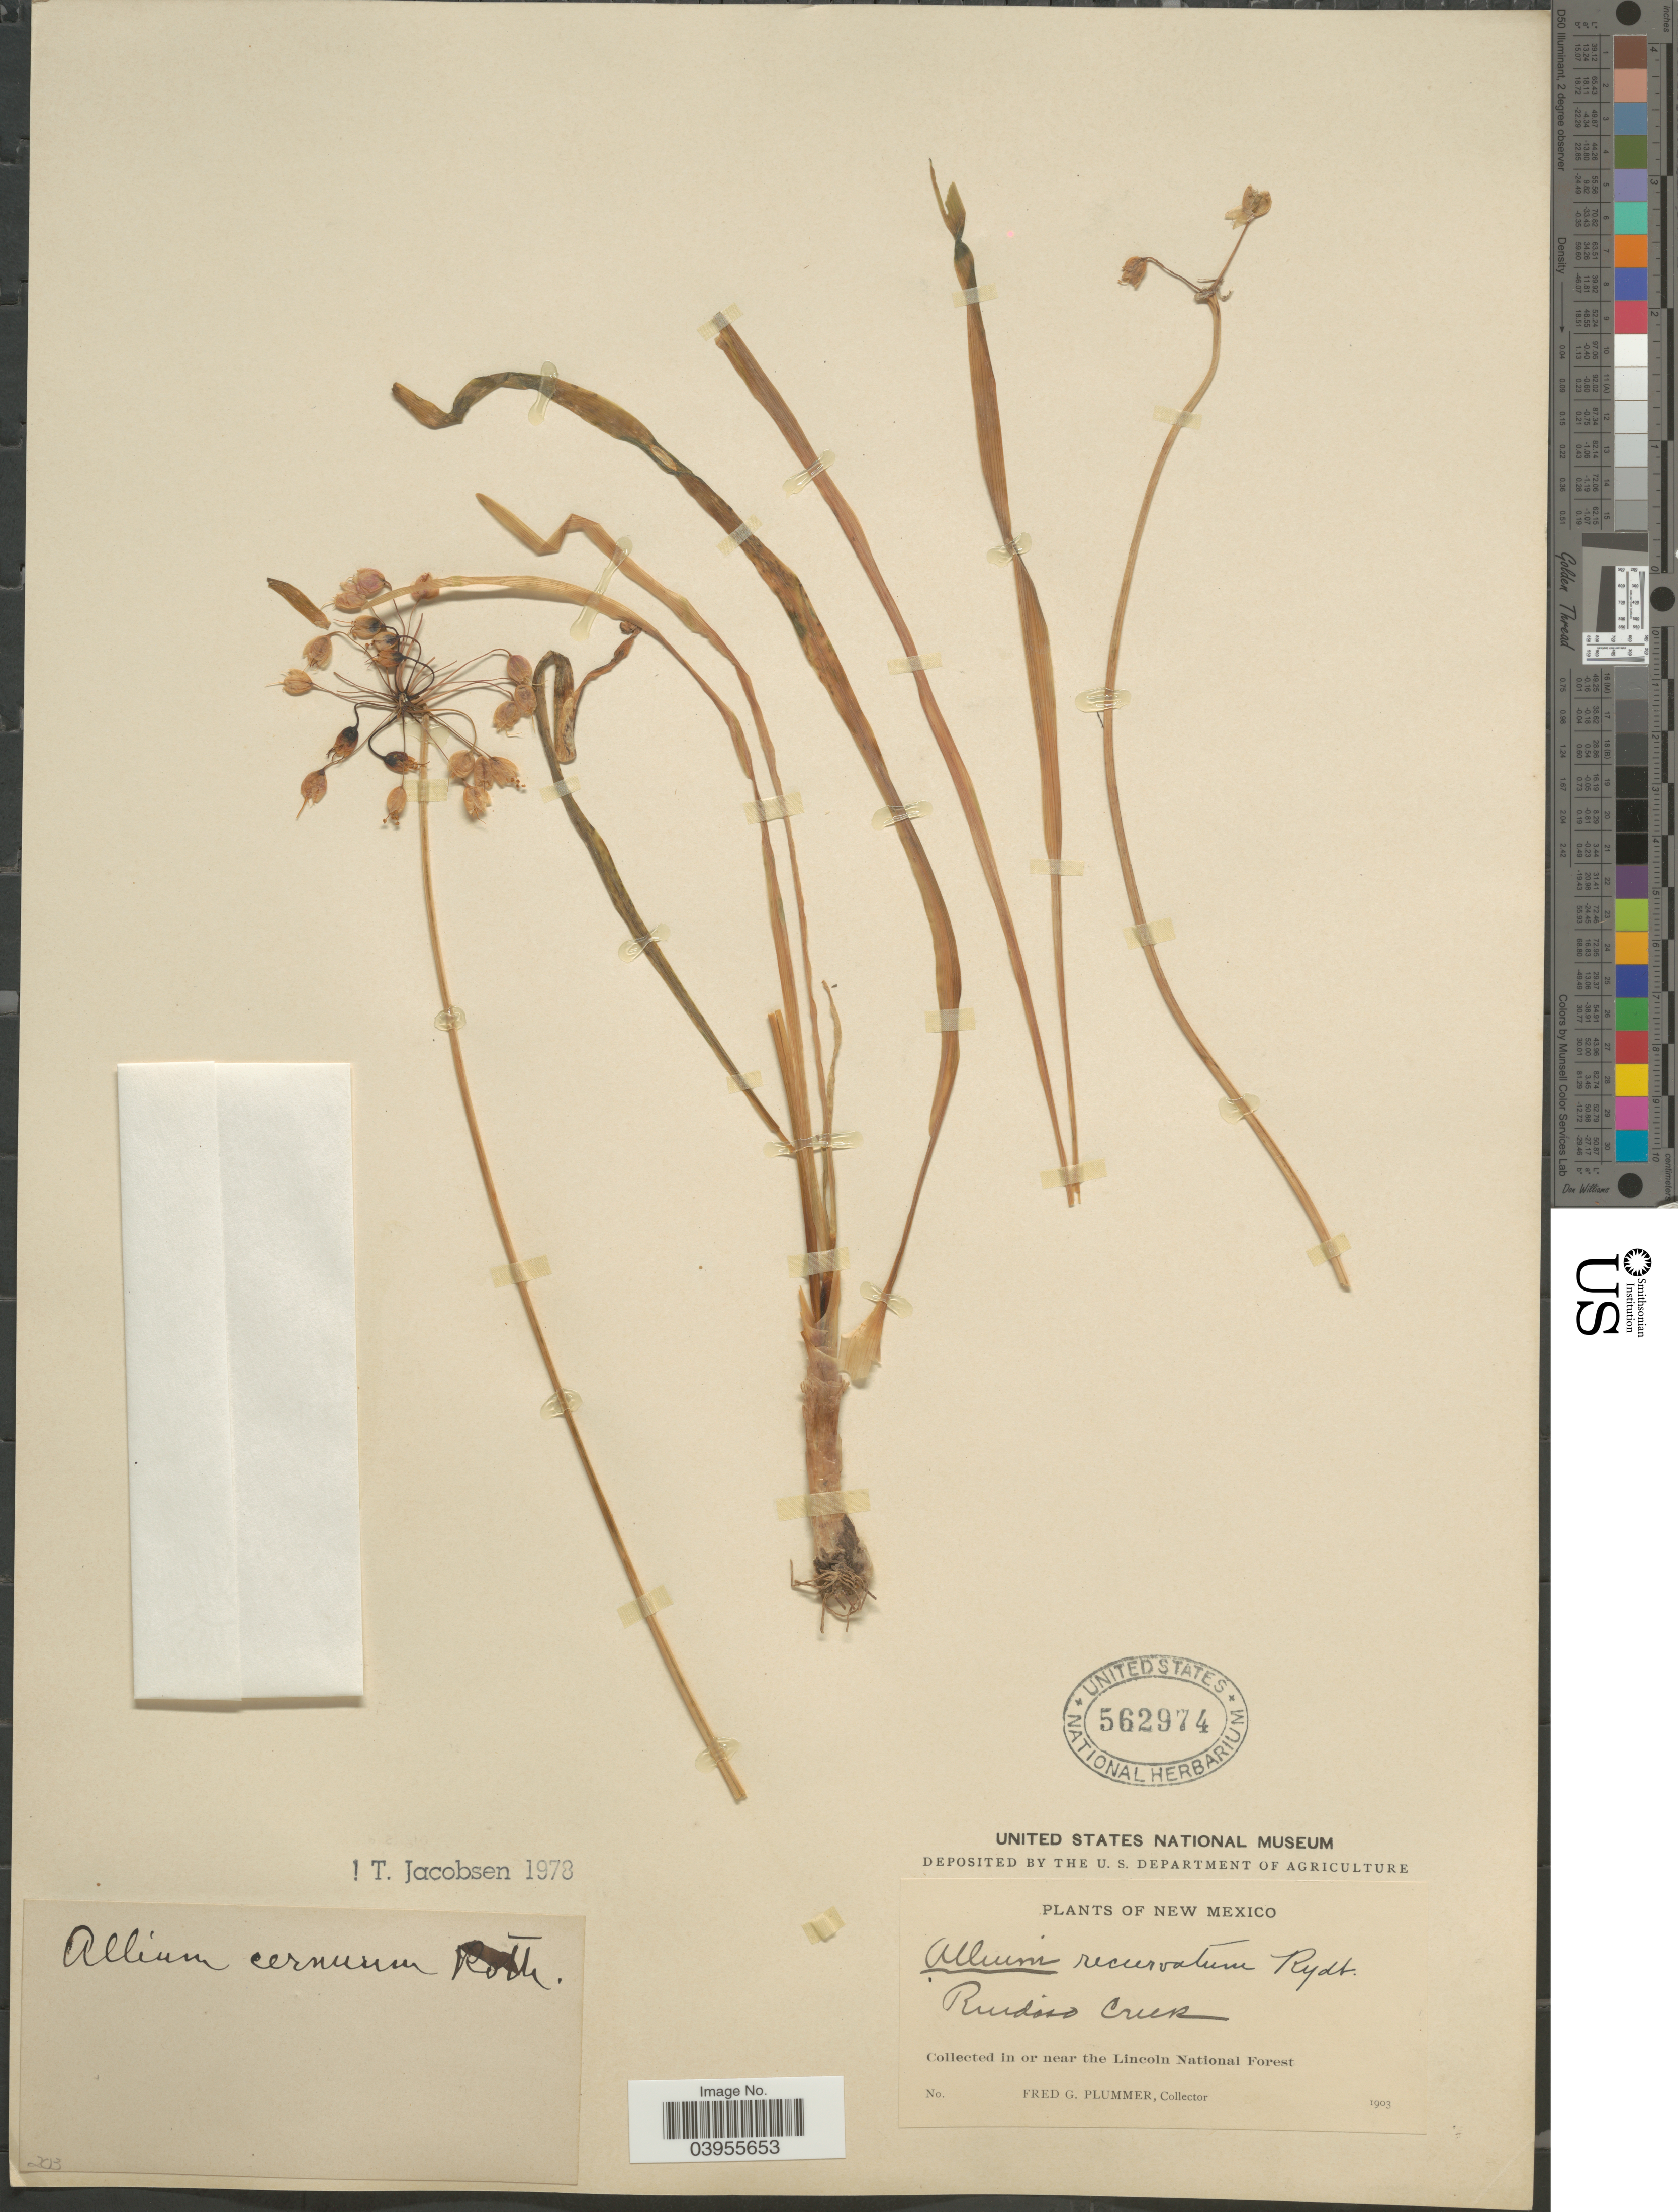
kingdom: Plantae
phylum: Tracheophyta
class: Liliopsida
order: Asparagales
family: Amaryllidaceae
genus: Allium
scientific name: Allium cernuum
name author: Roth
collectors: F. Plummer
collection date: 1903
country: United States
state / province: New Mexico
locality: Rindoso Creek. In or near the Lincoln National Forest.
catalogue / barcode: US 562974